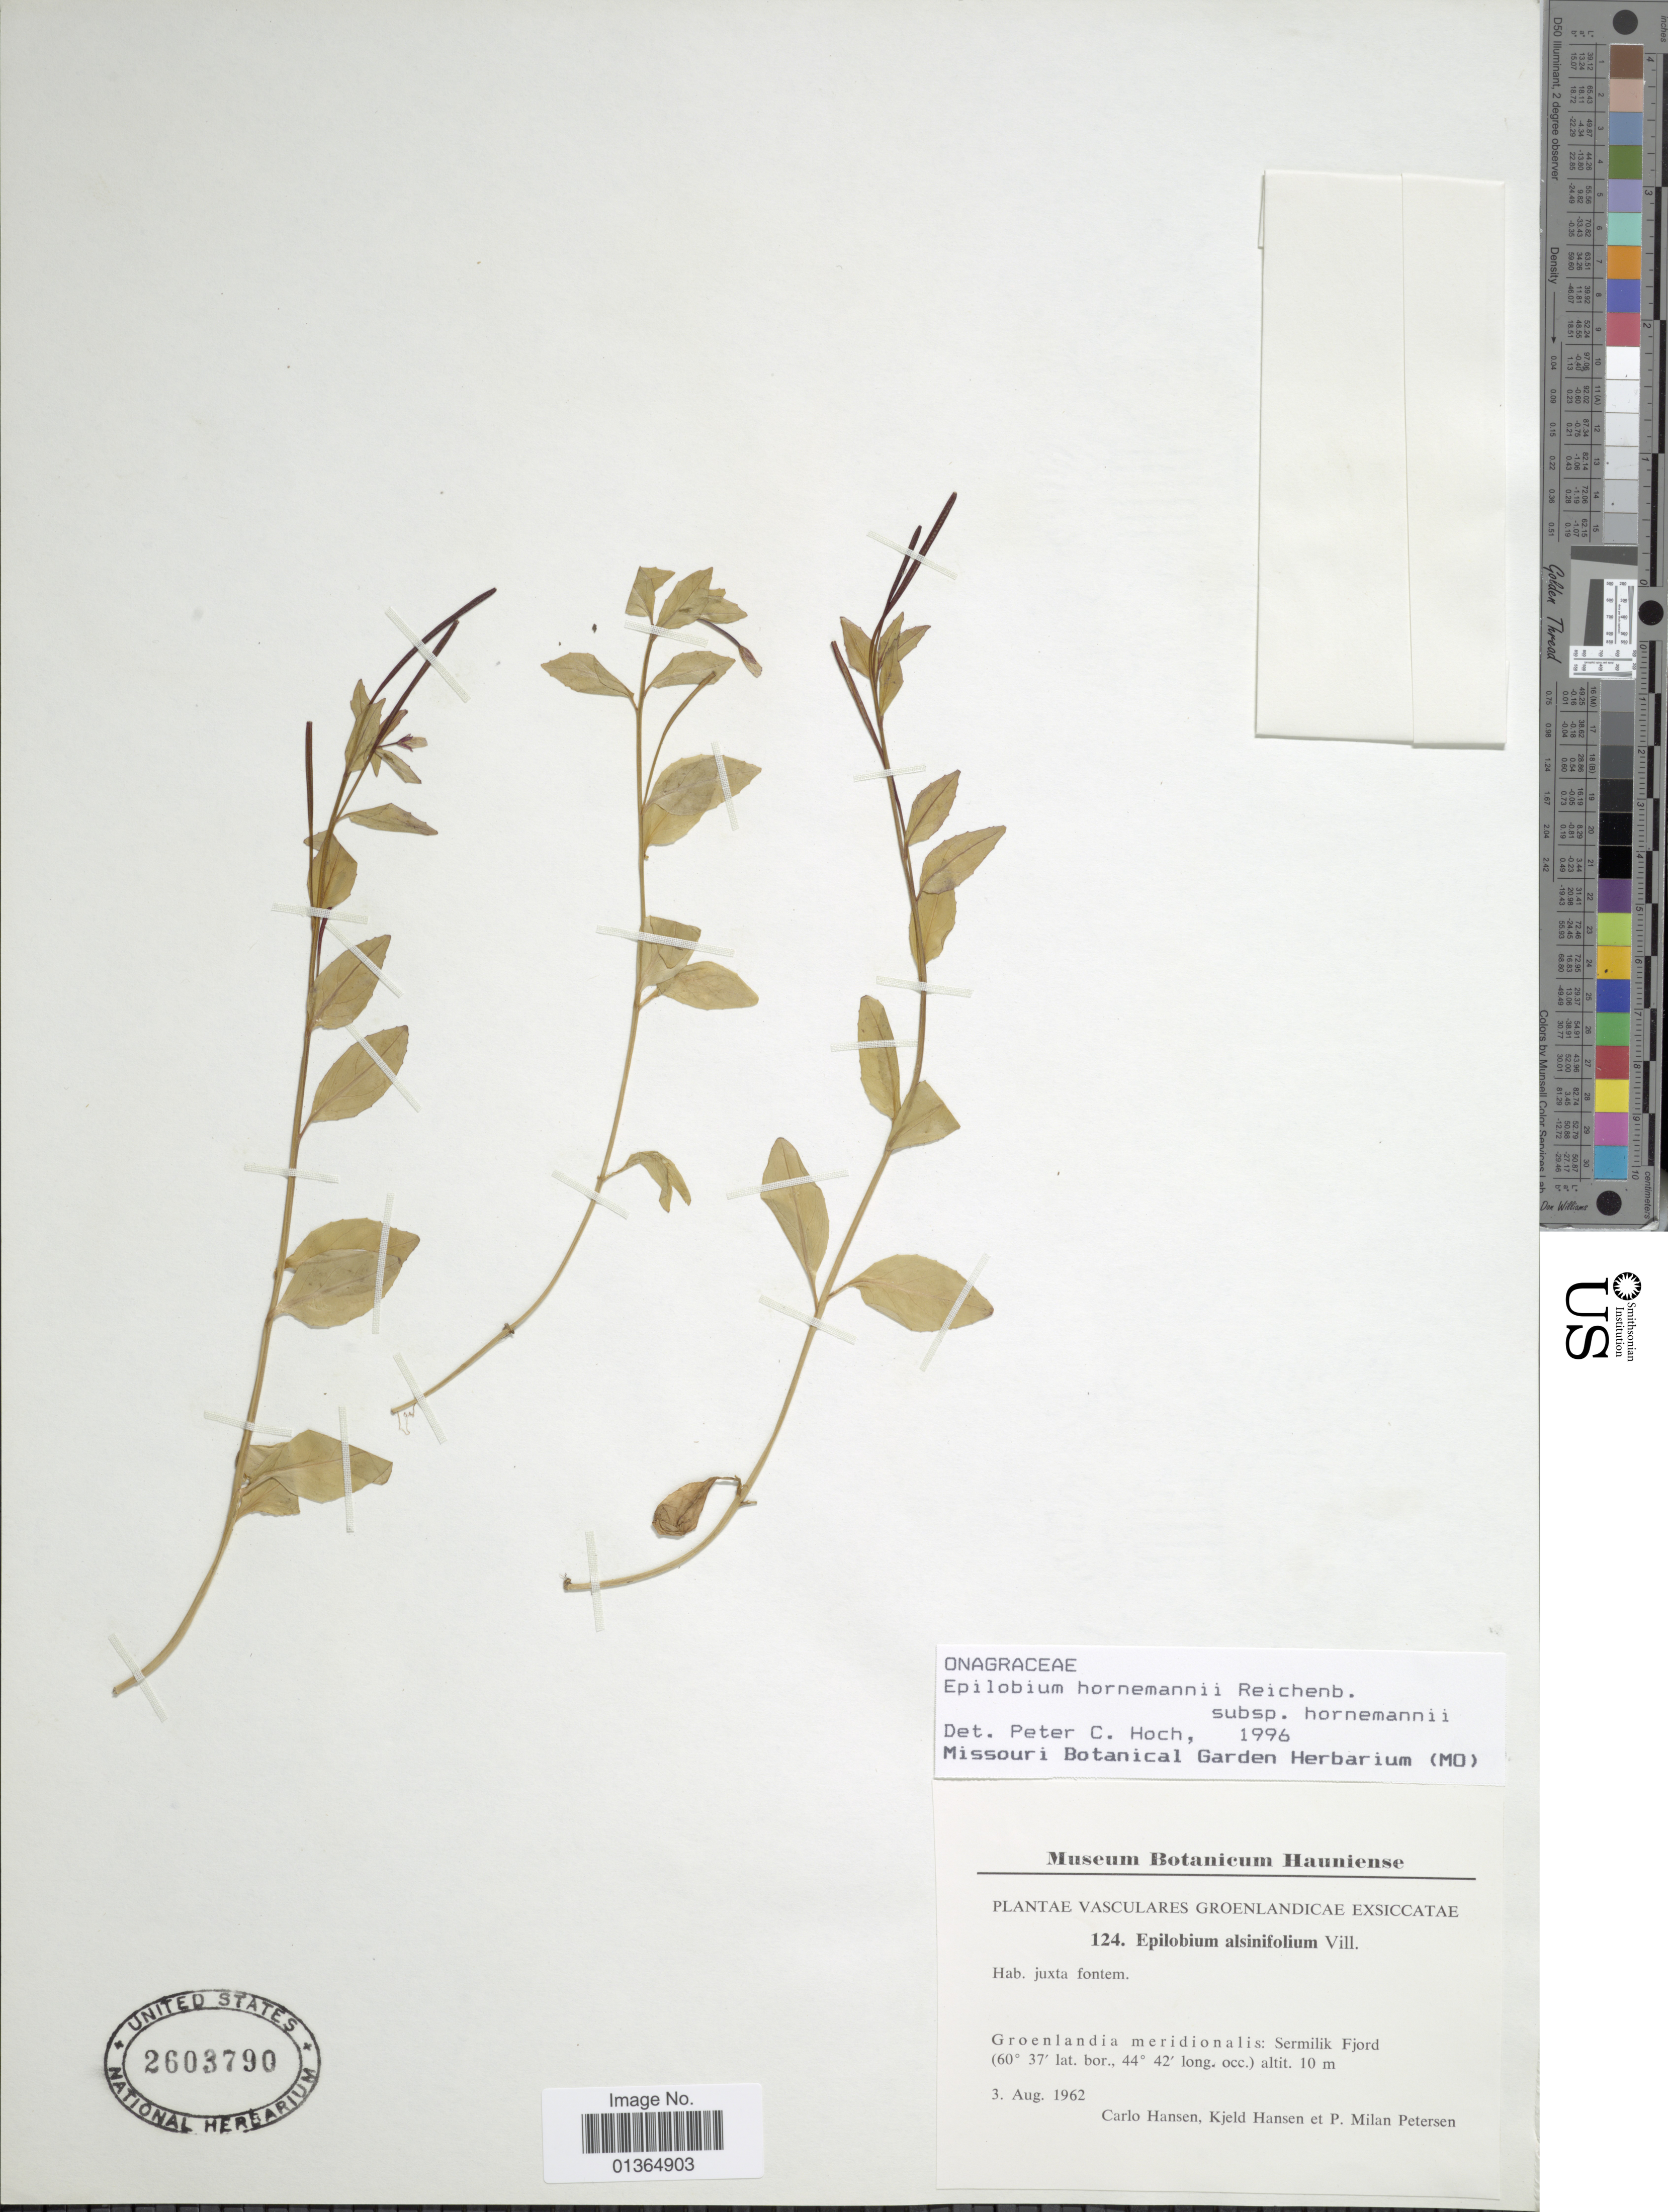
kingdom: Plantae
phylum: Tracheophyta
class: Magnoliopsida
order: Myrtales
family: Onagraceae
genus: Epilobium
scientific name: Epilobium hornemannii subsp. hornemannii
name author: Rchb.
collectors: C. Hansen, K. Hansen & P. Petersen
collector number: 124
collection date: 1962-08-03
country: Greenland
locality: Groenlandia meridionalis: Sermilik Fjord.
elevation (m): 10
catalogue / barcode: US 2603790